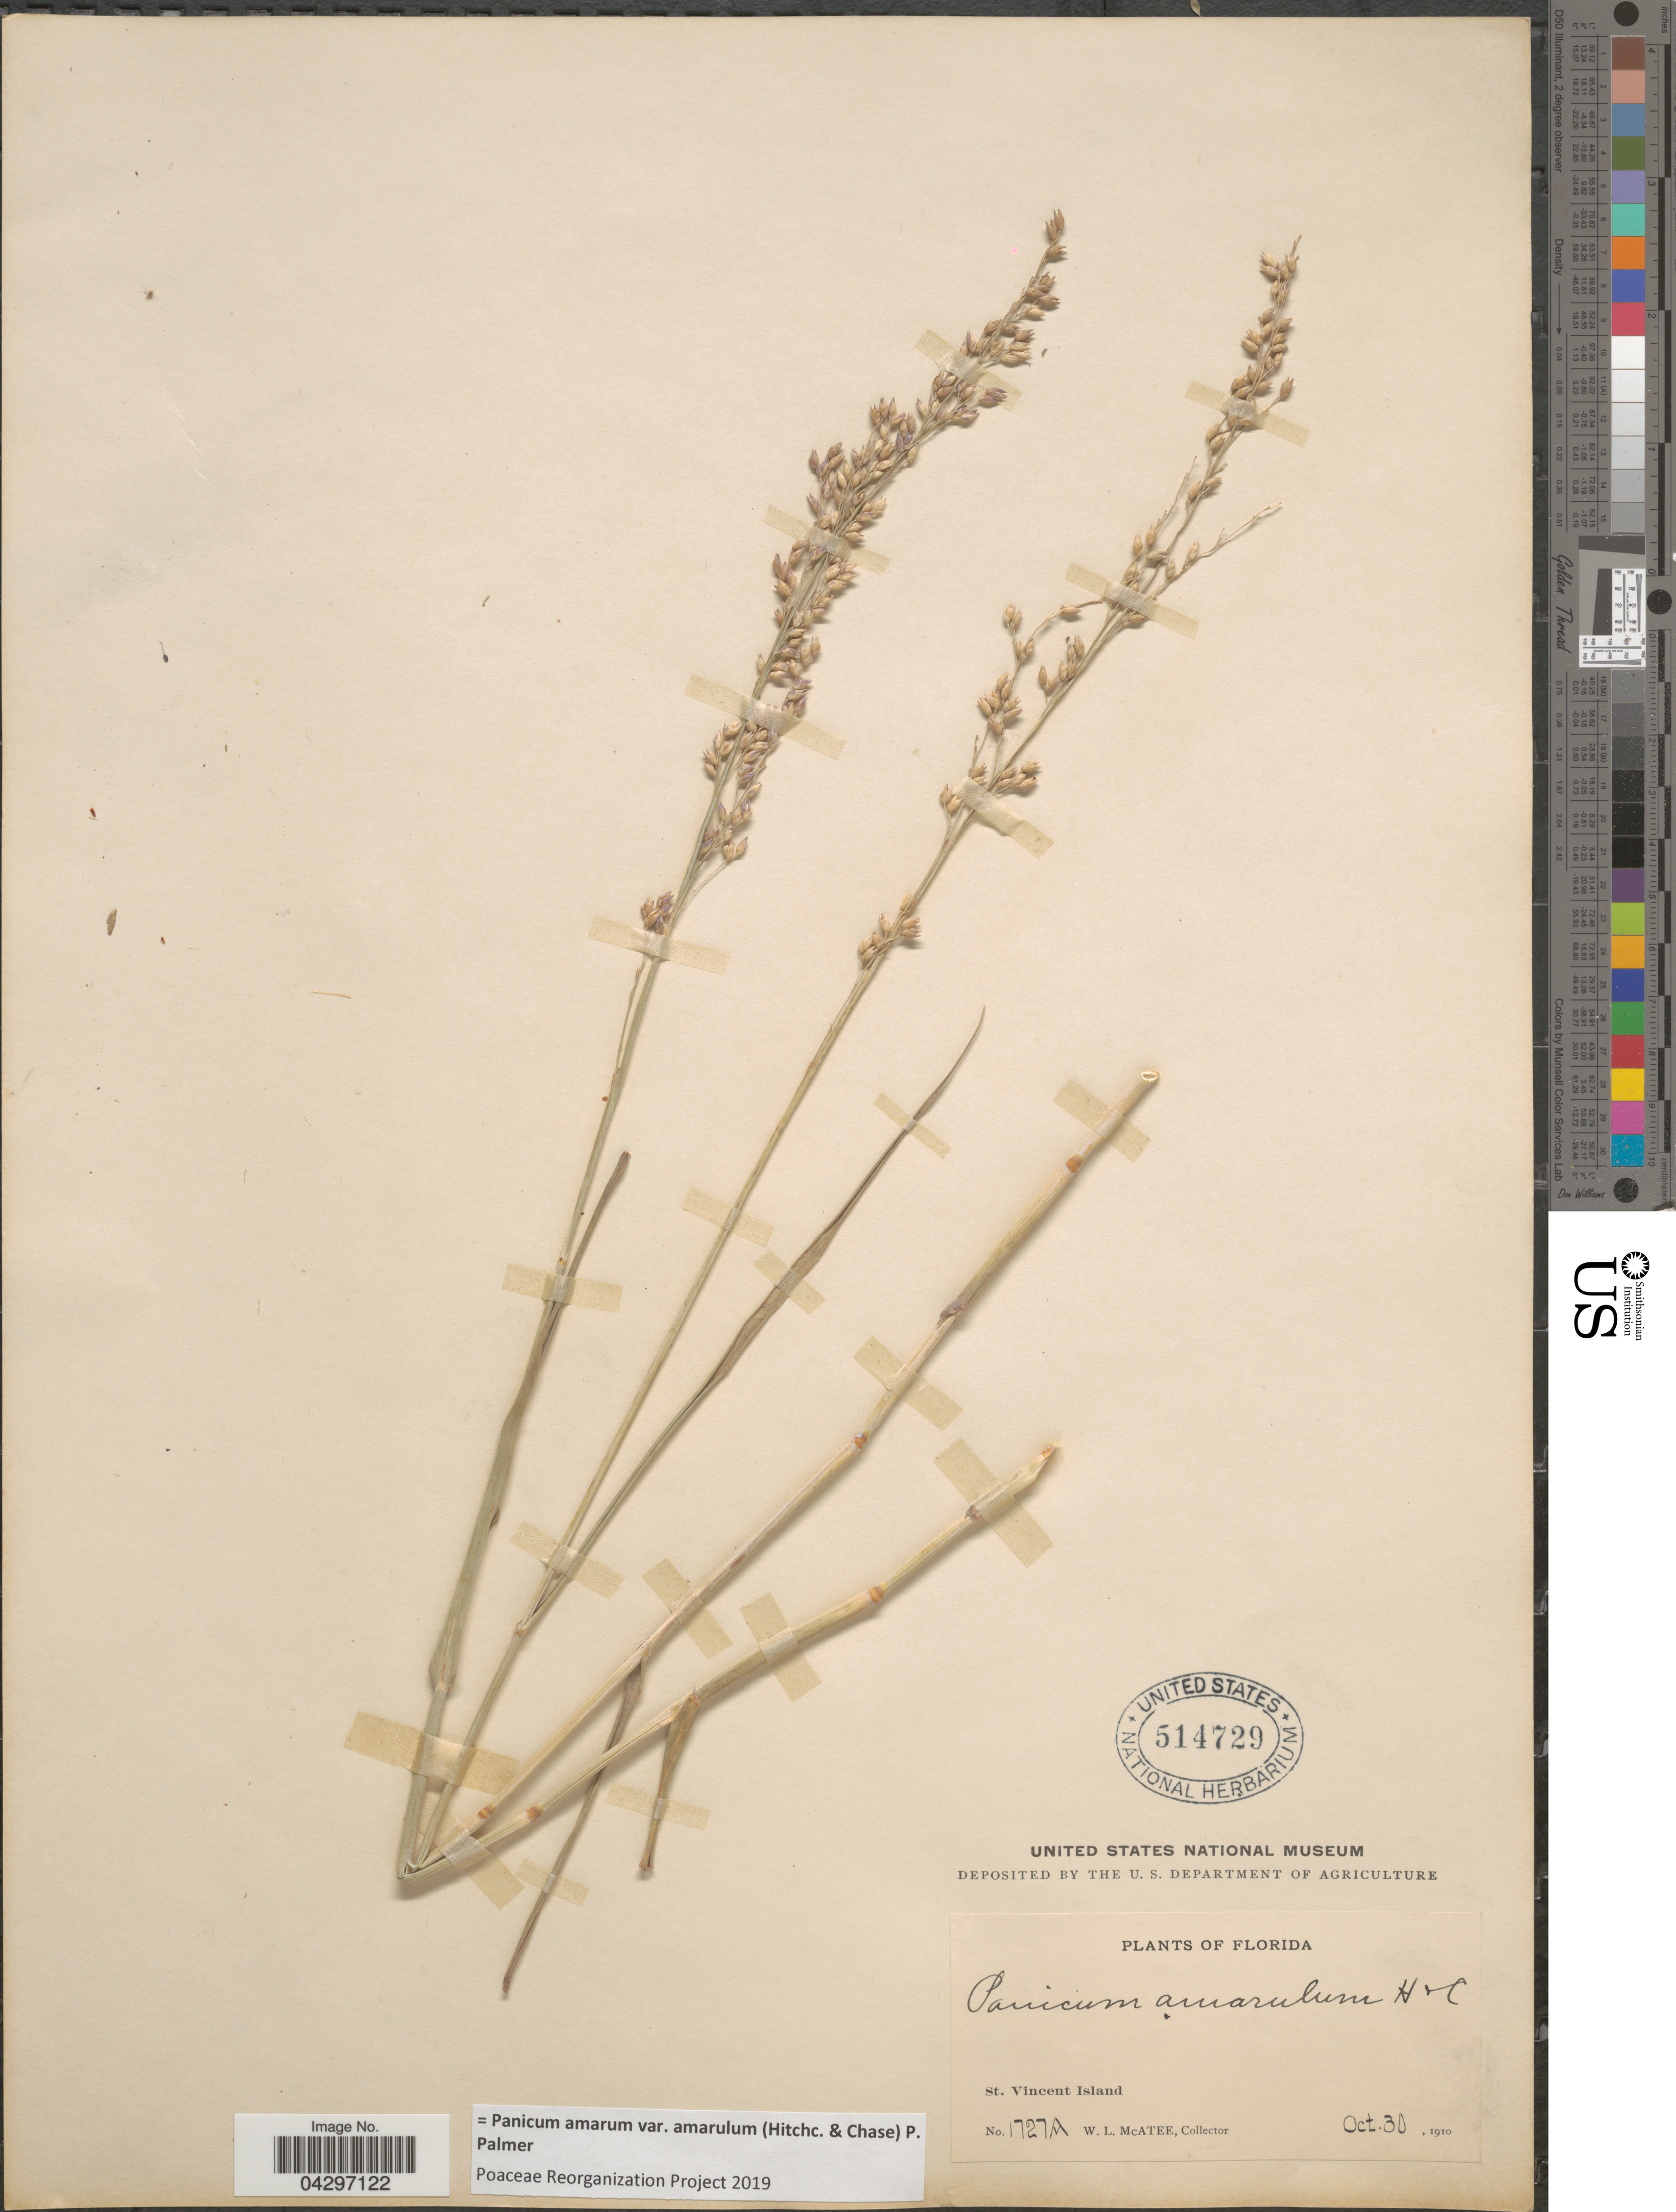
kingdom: Plantae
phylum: Tracheophyta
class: Liliopsida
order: Poales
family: Poaceae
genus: Panicum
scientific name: Panicum amarum var. amarulum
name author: (Hitchc. & Chase) Freckmann & Lelong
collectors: W. McAtee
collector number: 1727A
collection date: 1910-10-30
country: United States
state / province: Florida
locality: St. Vincent Island.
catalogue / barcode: US 514729